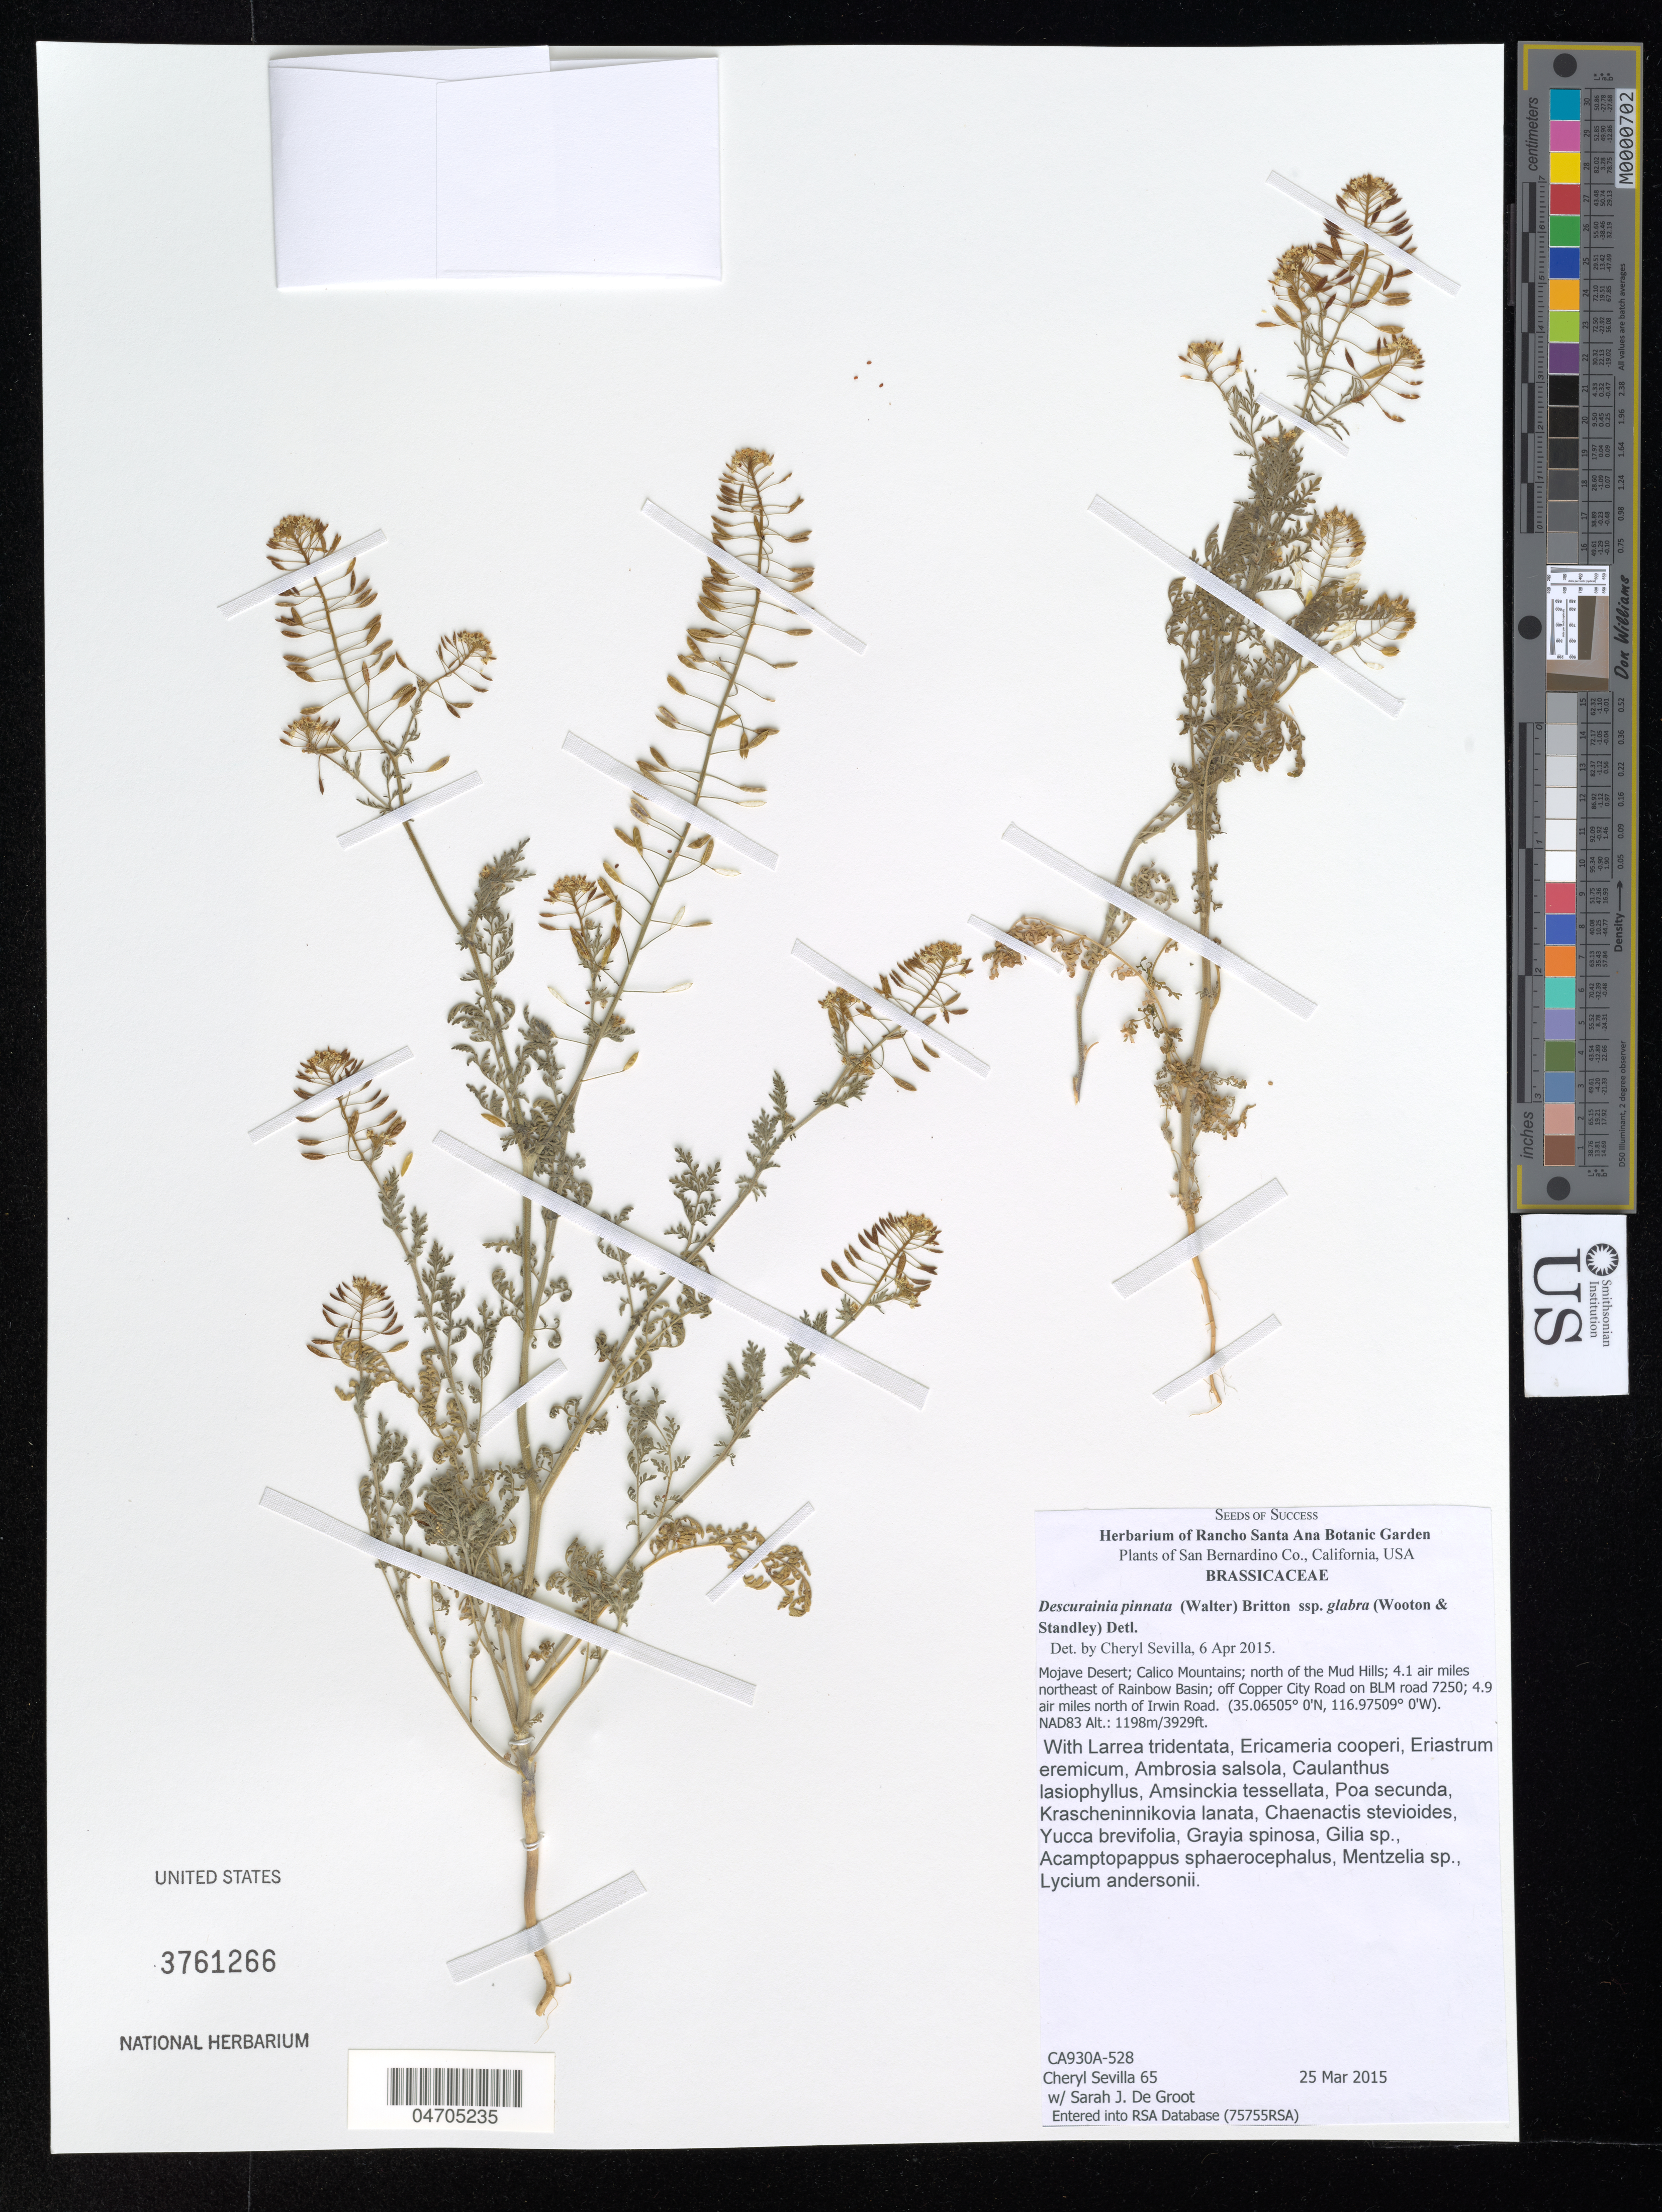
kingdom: Plantae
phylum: Tracheophyta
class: Magnoliopsida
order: Brassicales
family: Brassicaceae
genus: Descurainia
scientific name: Descurainia pinnata subsp. glabra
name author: (Wooton & Standl.) Detling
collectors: C. Sevilla & S. De Groot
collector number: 65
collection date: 2015-03-25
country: United States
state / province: California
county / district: San Bernardino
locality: San Bernardino Co. Mojave Desert; Calico Mountains; north of the Mud Hills; 4.1 air miles northeast of Rainbow Basin; off Copper City Road on BLM road 7250; 4.9 air miles north of Irwin Road.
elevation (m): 1198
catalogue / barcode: US 3761266